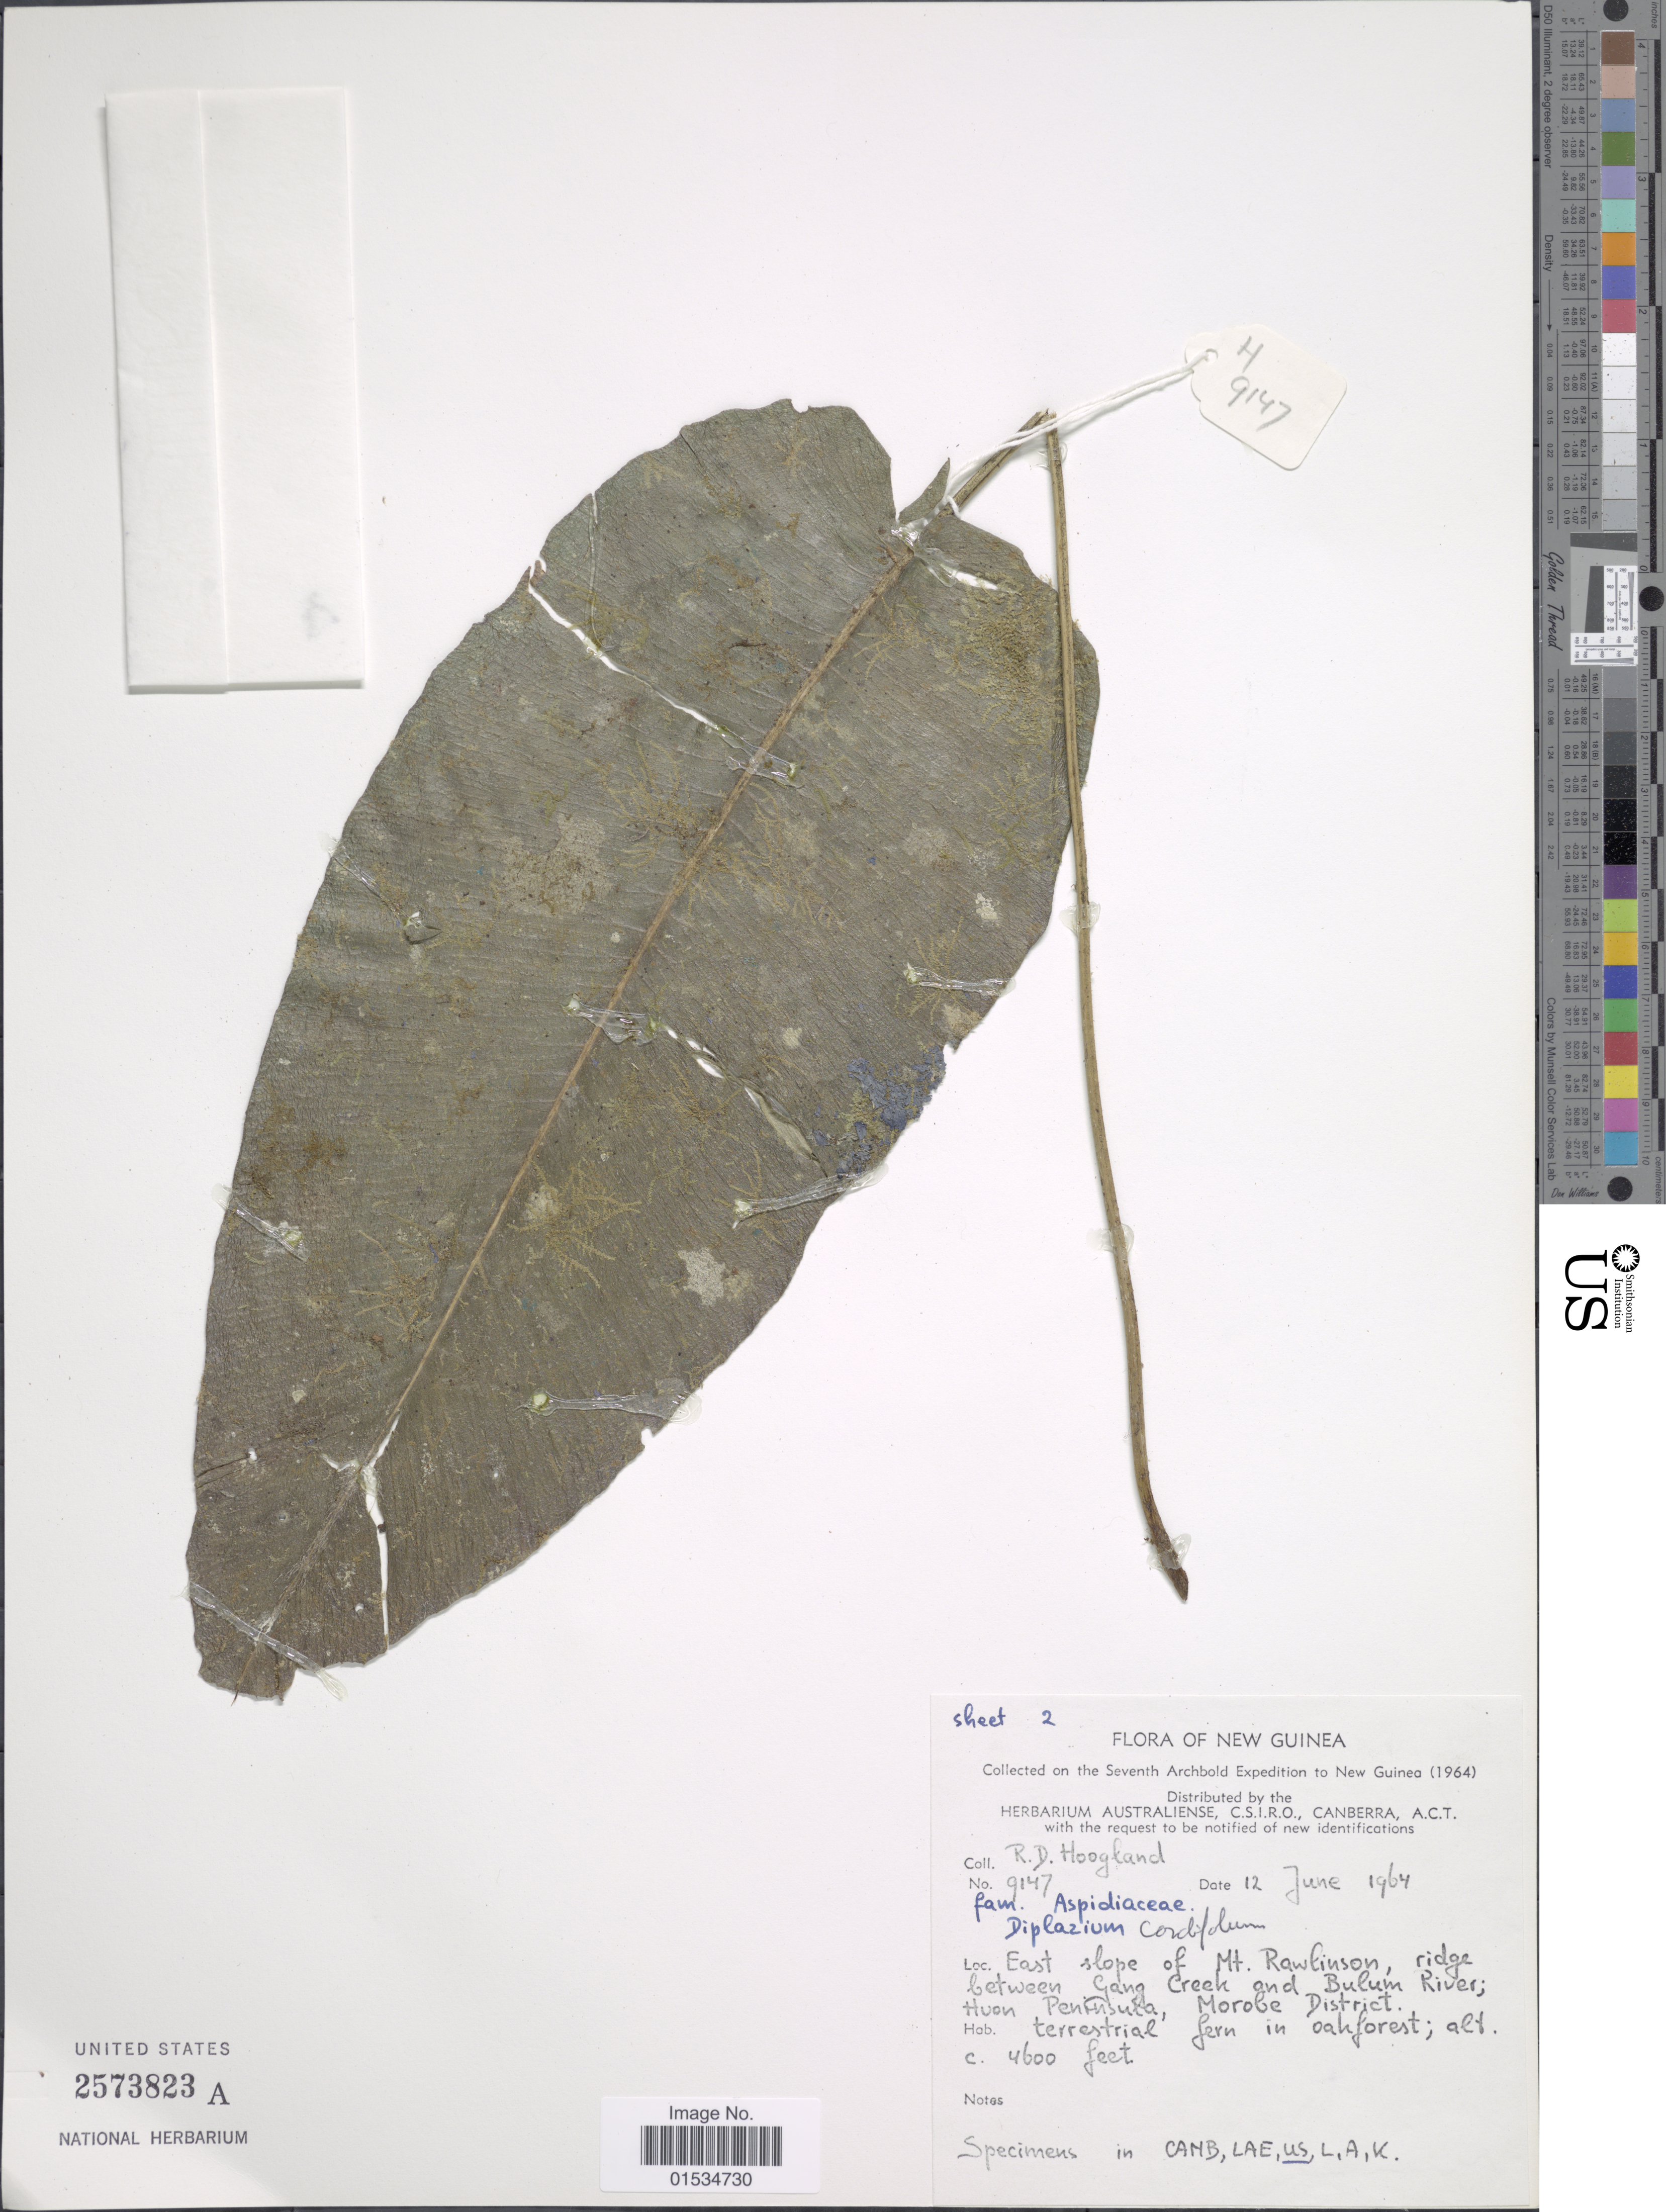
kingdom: Plantae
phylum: Tracheophyta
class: Polypodiopsida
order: Polypodiales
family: Athyriaceae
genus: Diplazium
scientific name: Diplazium cordifolium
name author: Blume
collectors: R. D. Hoogland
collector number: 9147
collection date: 1964-06-12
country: Papua New Guinea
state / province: Morobe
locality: New Guinea, East slope of Mt. Rawlinson, ridge between Gang Creek and Bulum River, Huon Peninsula, Morobe District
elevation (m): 1402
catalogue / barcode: US 2573823A